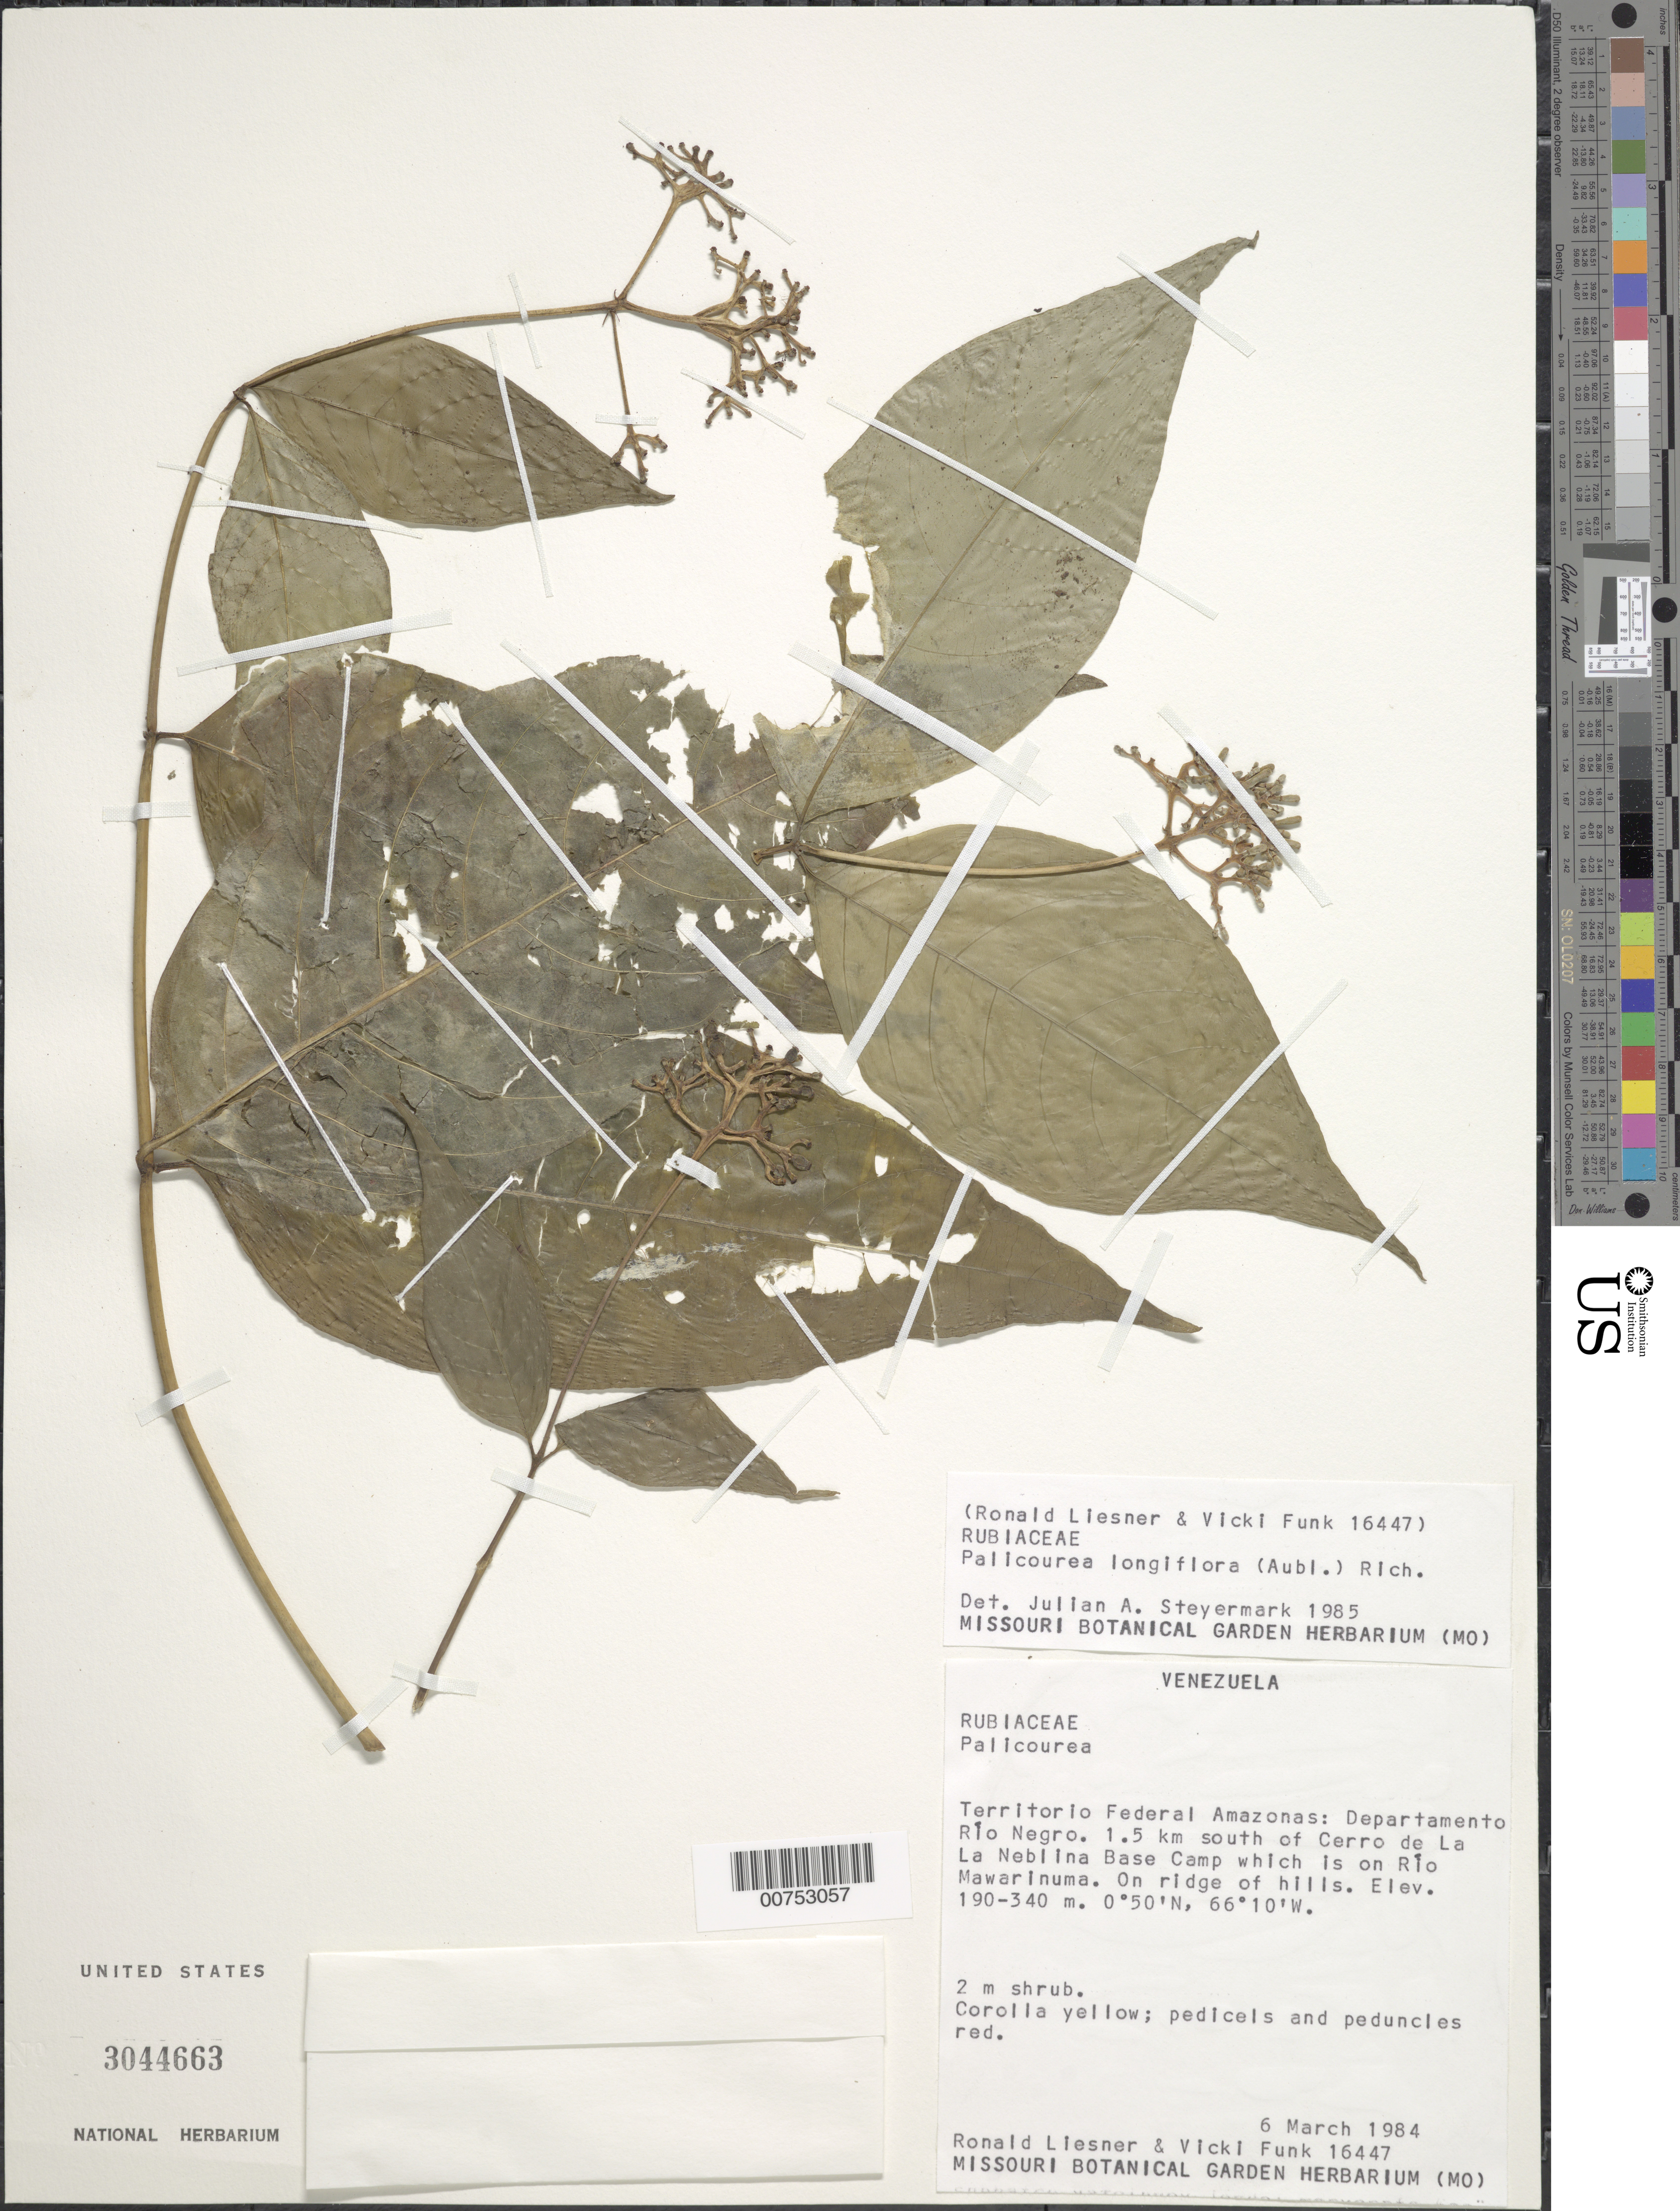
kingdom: Plantae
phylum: Tracheophyta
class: Magnoliopsida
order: Gentianales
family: Rubiaceae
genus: Palicourea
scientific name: Palicourea longiflora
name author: (Aubl.) A. Rich.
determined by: Steyermark, Julian A., (VEN)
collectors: R. L. Liesner & V. Funk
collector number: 16447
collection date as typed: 6-Mar-84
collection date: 1984-03-06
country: Venezuela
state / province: Amazonas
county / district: Río Negro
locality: Río Mawarinuma, 1.5 km S of Cerro de La Neblina Base Camp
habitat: Ridge of hills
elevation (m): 190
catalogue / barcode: US 3044663